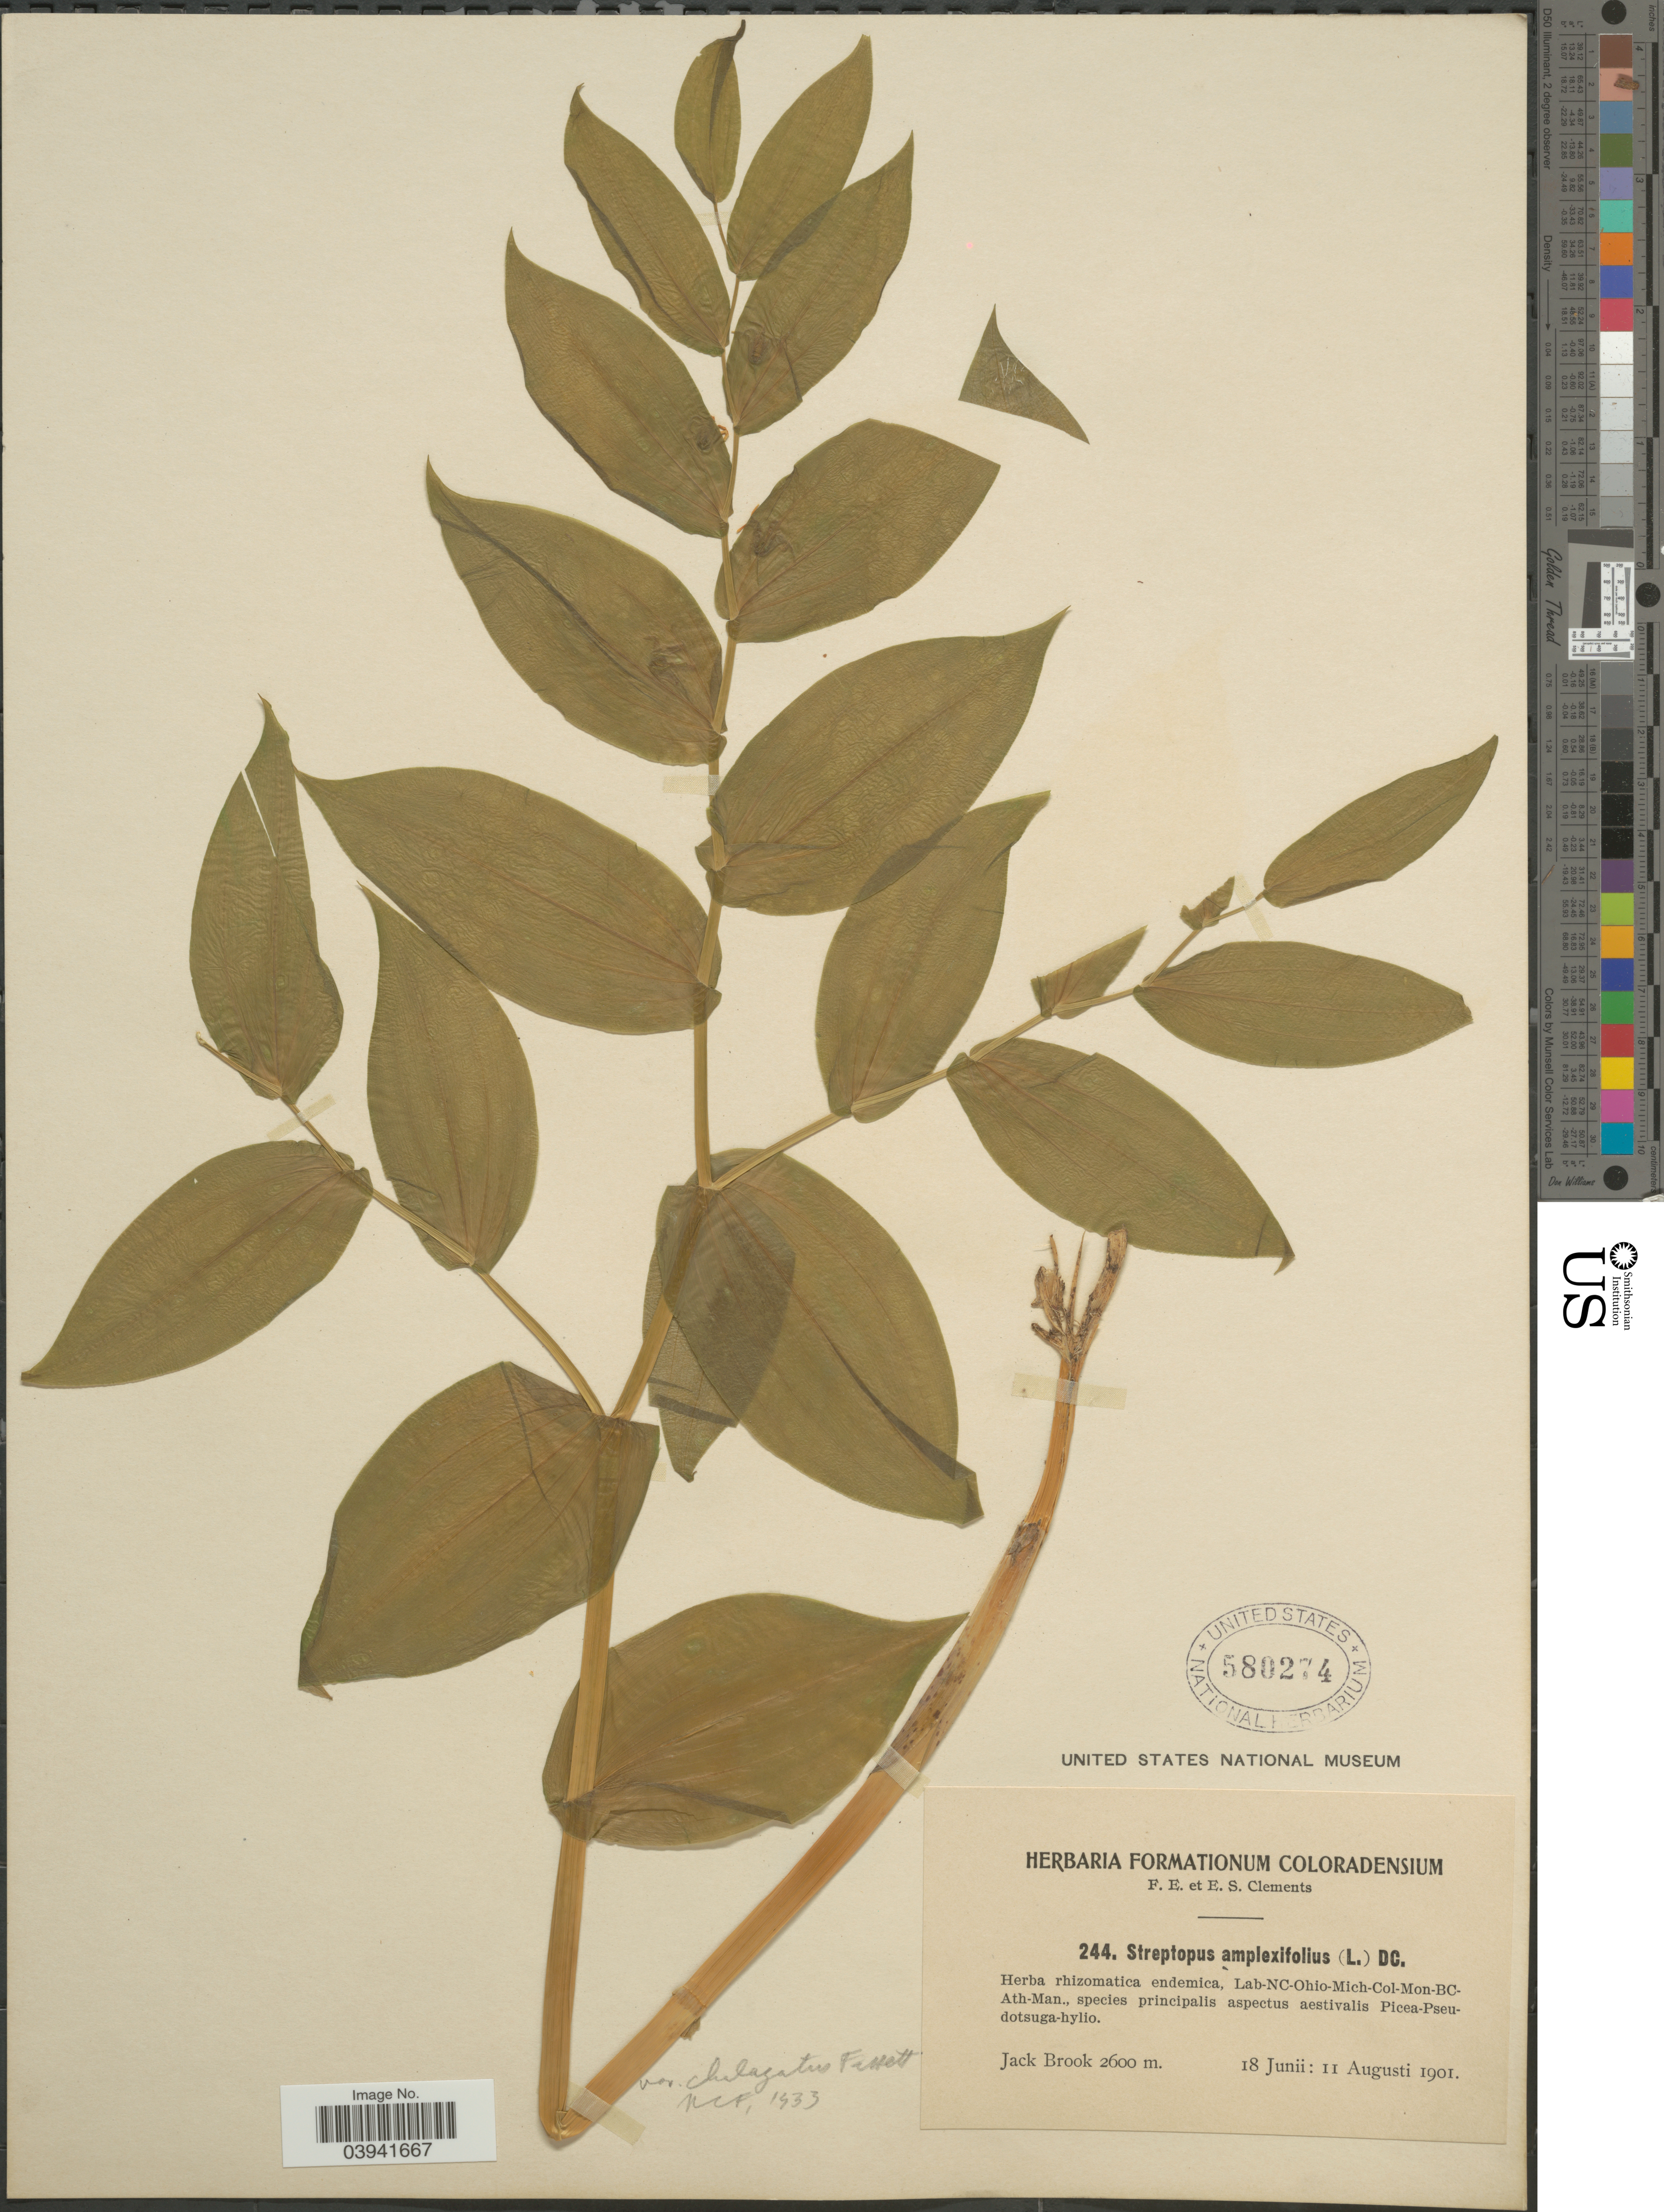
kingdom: Plantae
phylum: Tracheophyta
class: Liliopsida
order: Liliales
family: Liliaceae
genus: Streptopus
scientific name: Streptopus amplexifolius var. chalazatus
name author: Fassett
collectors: F. E. Clements & E. S. Clements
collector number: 244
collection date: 1901-06-18/1901-08-11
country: United States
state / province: Colorado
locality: Jack Brook.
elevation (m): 2600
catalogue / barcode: US 580274